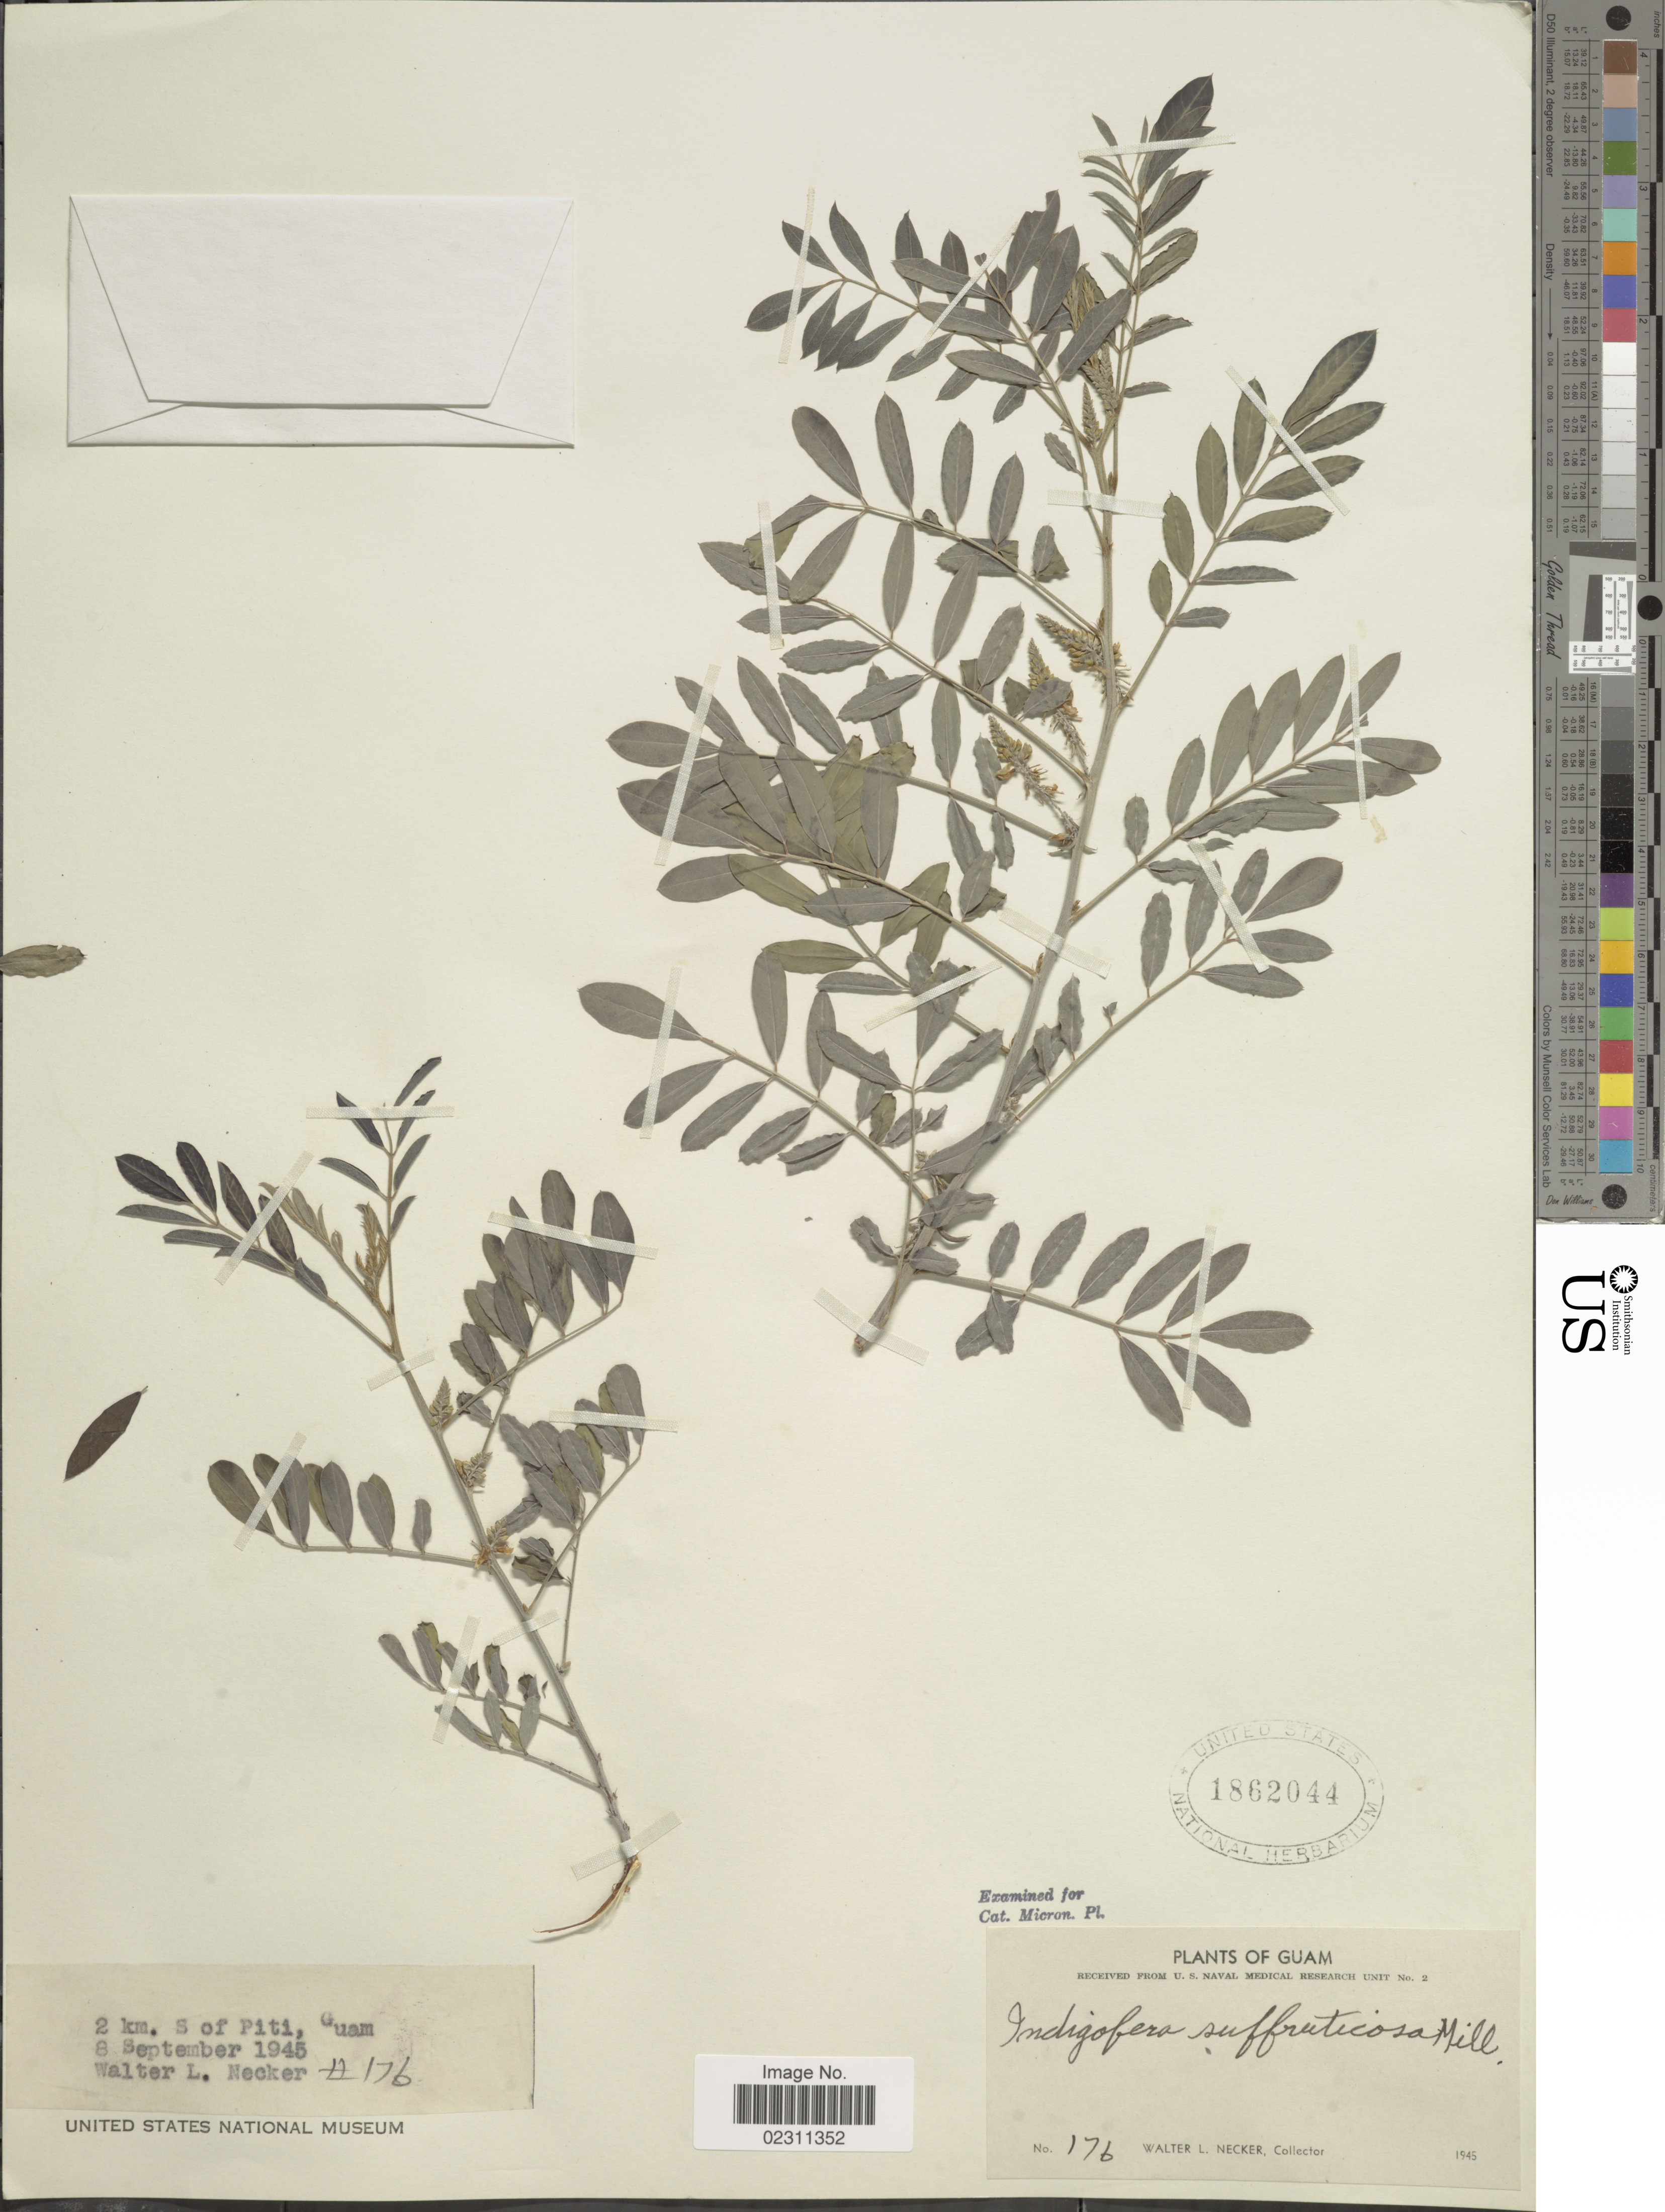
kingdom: Plantae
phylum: Tracheophyta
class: Magnoliopsida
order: Fabales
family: Fabaceae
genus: Indigofera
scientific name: Indigofera suffruticosa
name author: Mill.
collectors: W. L. Necker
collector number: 176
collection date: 1945-09-08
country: Guam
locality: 2 km. S of Piti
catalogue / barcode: US 1862044